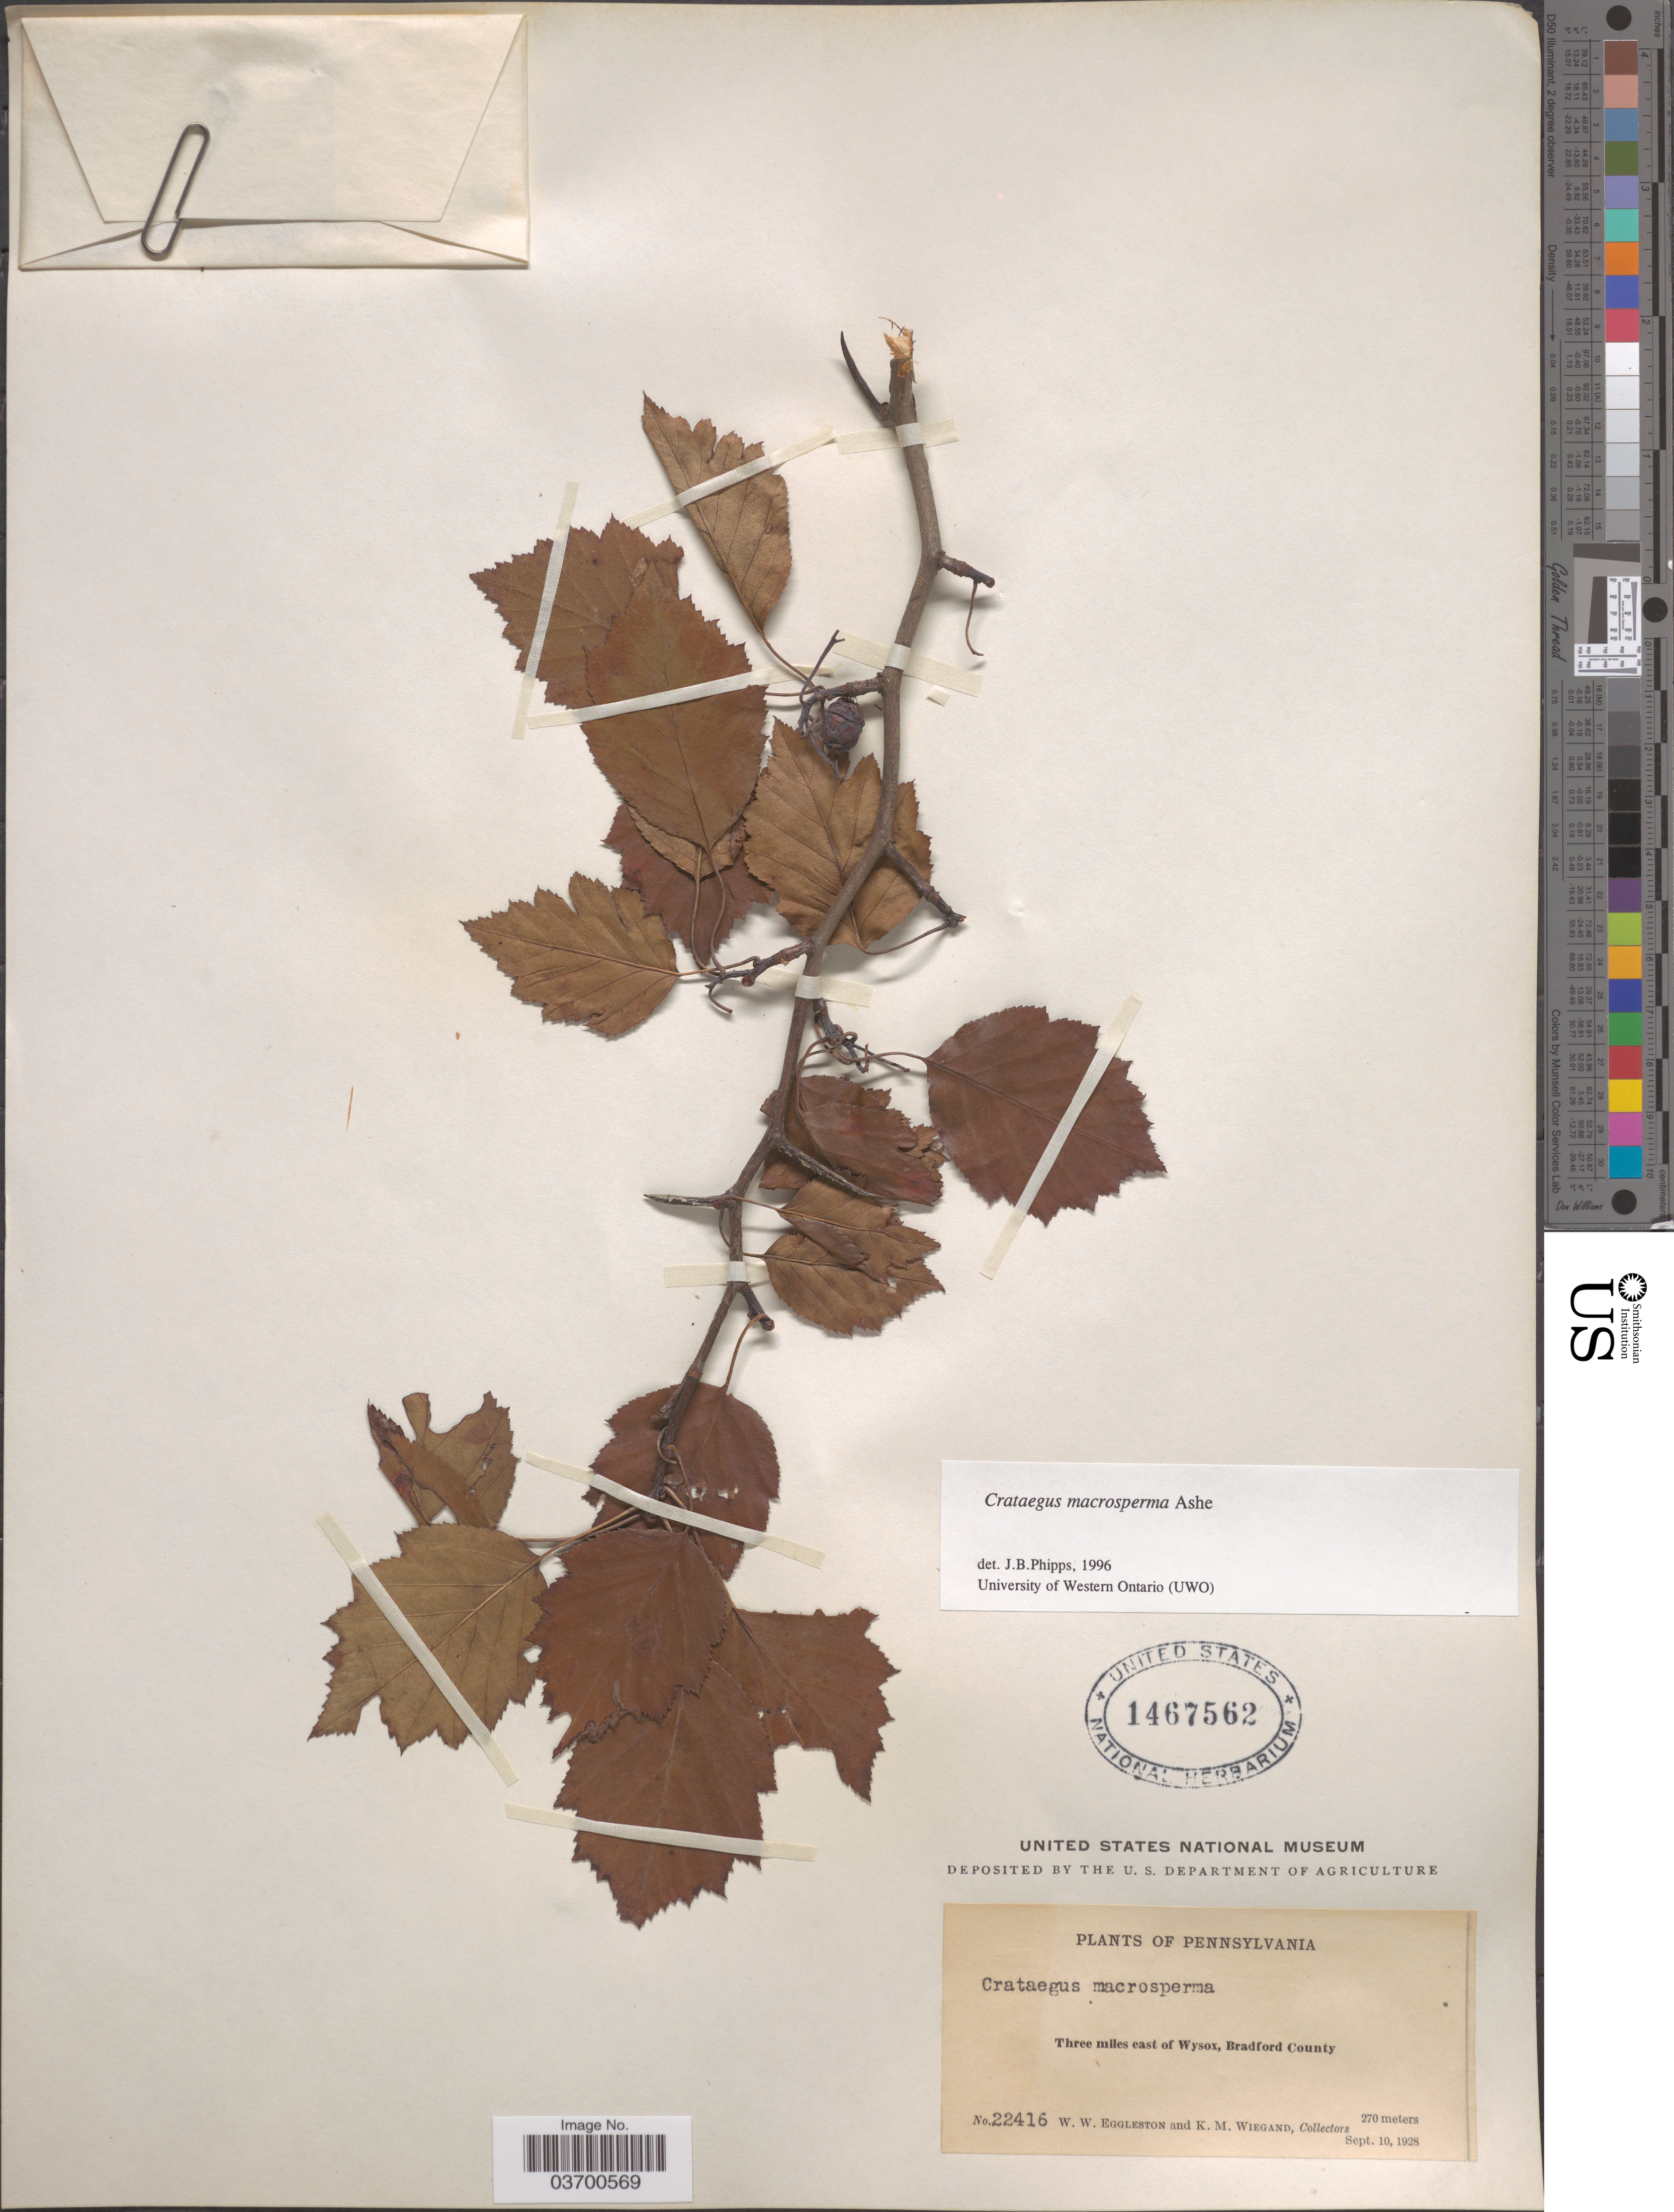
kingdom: Plantae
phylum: Tracheophyta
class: Magnoliopsida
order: Rosales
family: Rosaceae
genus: Crataegus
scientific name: Crataegus macrosperma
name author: Ashe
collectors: W. W. Eggleston & K. M. Wiegand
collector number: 22416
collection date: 1928-09-10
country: United States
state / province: Pennsylvania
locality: Three miles east of Wysox, Bradford County.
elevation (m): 270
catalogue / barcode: US 1467562